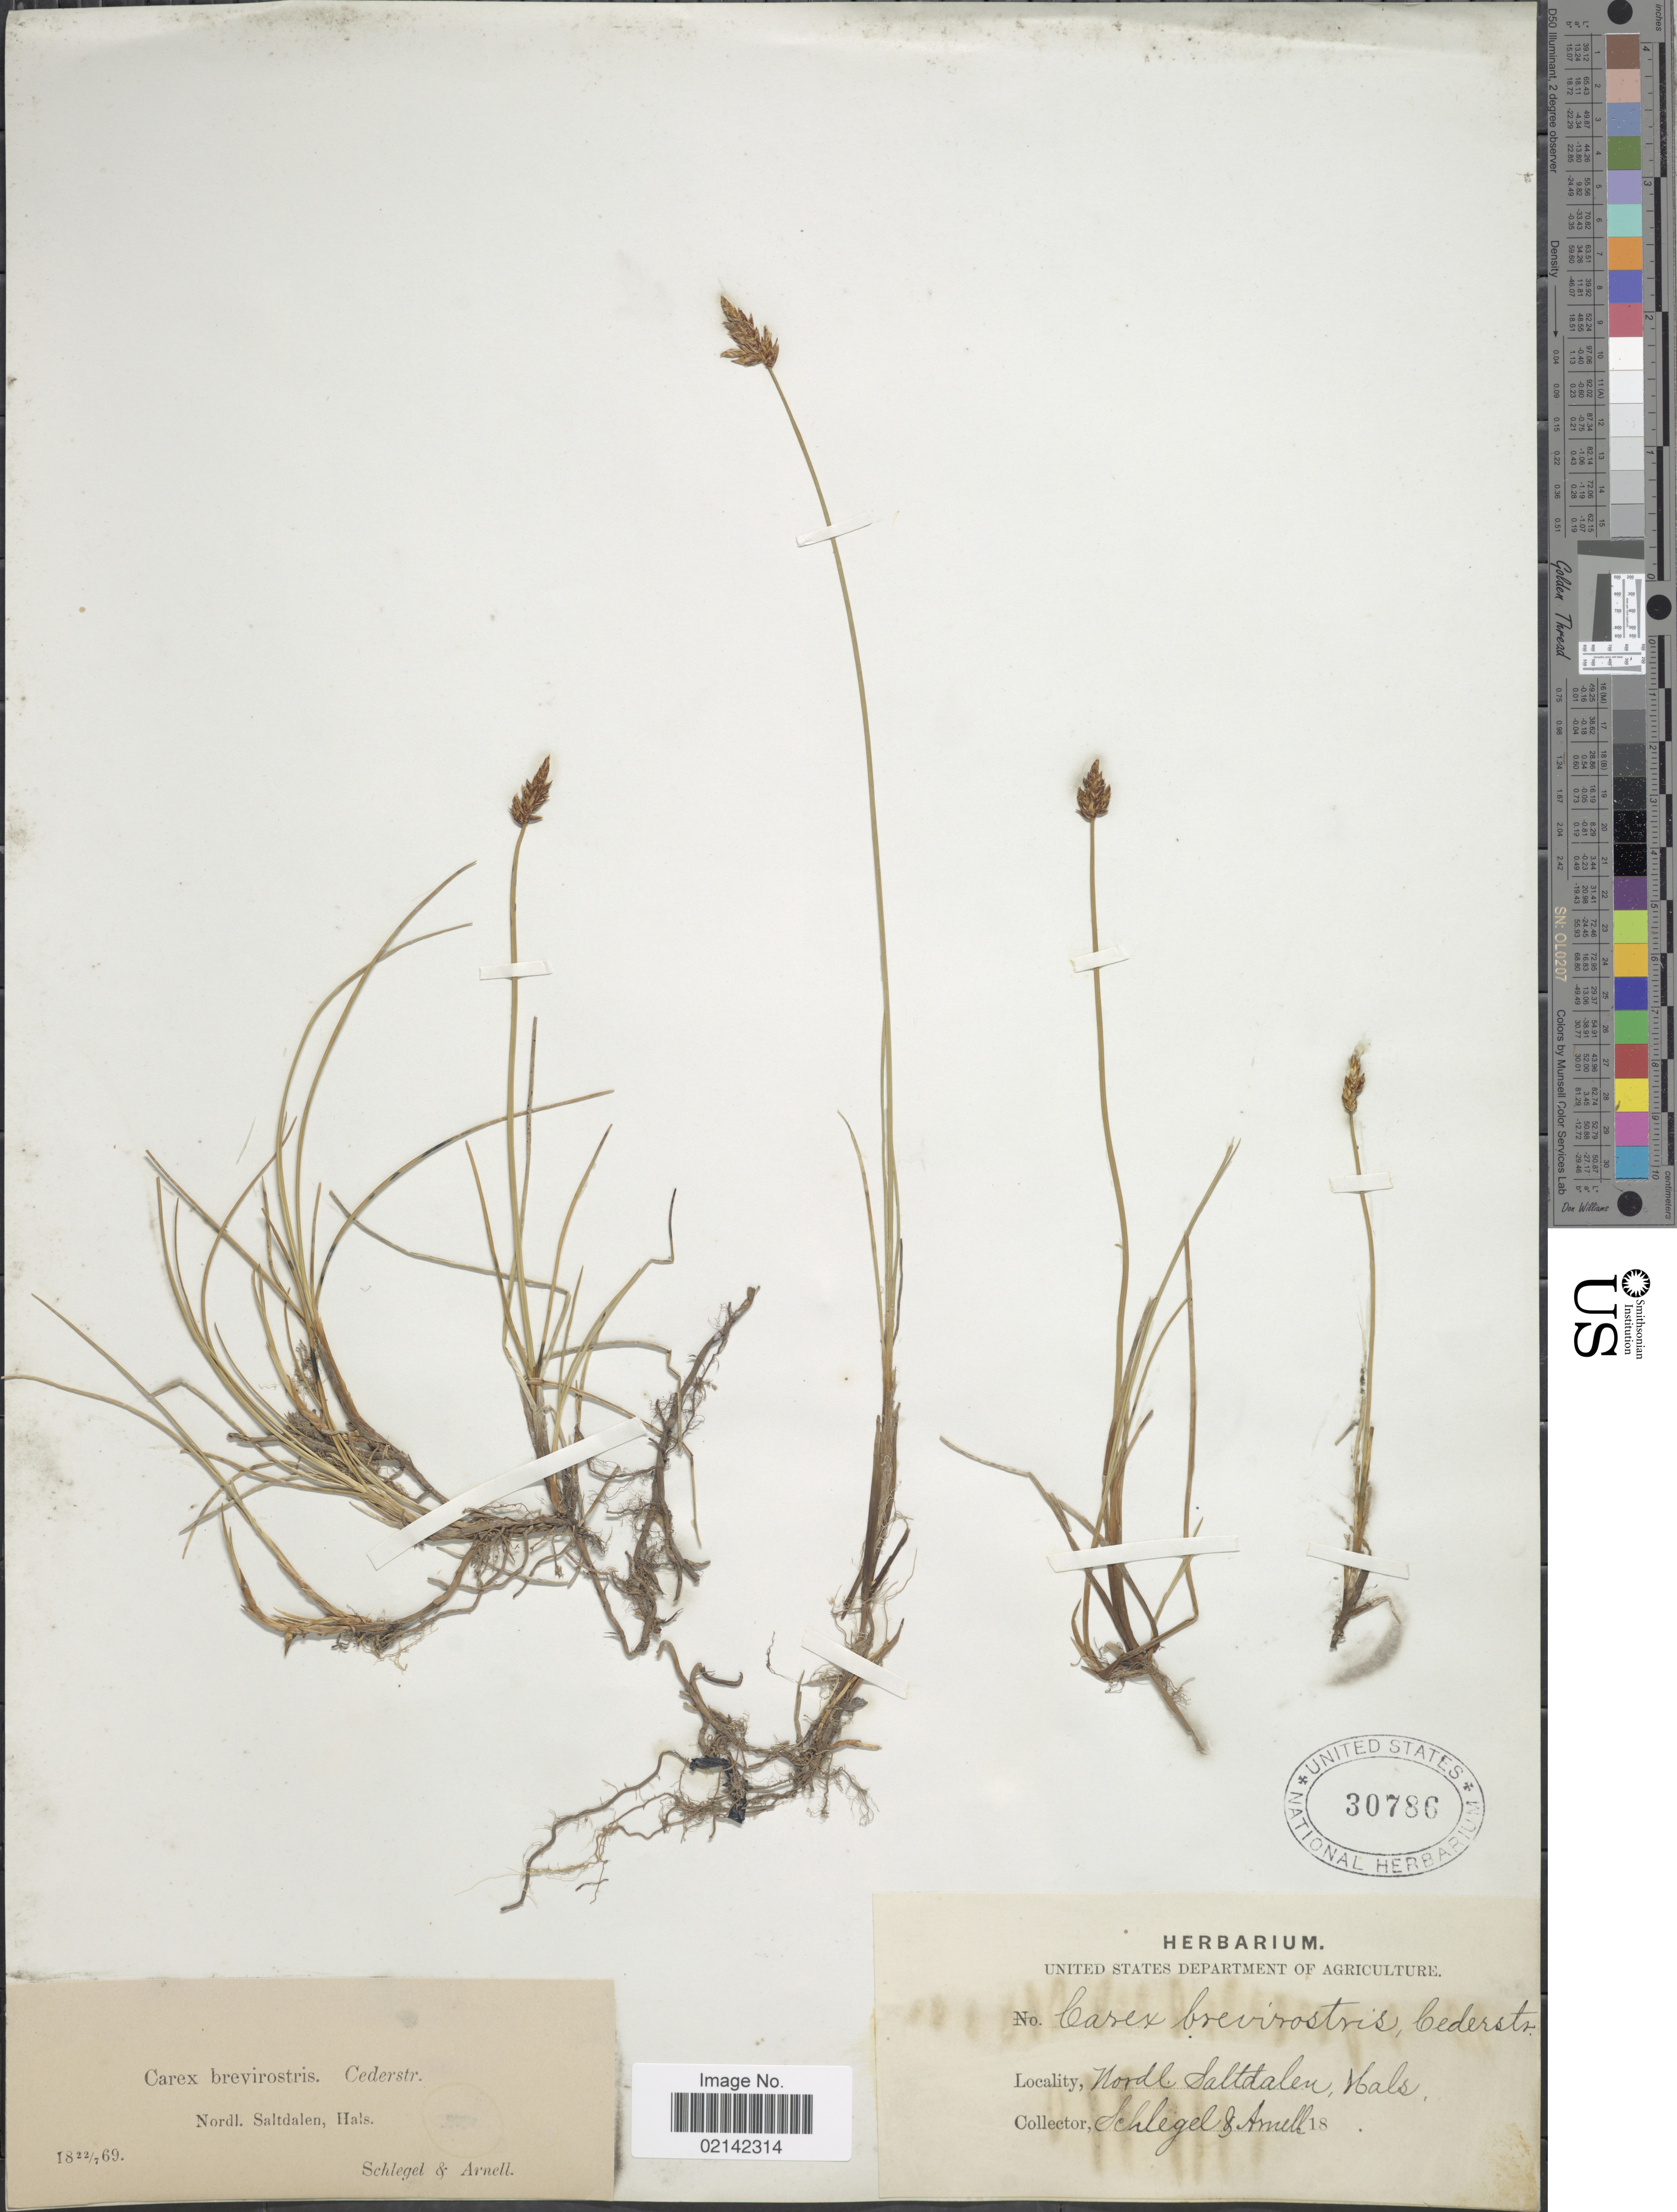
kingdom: Plantae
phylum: Tracheophyta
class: Liliopsida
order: Poales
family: Cyperaceae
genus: Carex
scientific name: Carex x gaudiniana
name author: Guthnick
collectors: Schlegel & Arnell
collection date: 1869-07-22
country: Norway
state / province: Nordland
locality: Saltdalen, Hals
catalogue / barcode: US 30786